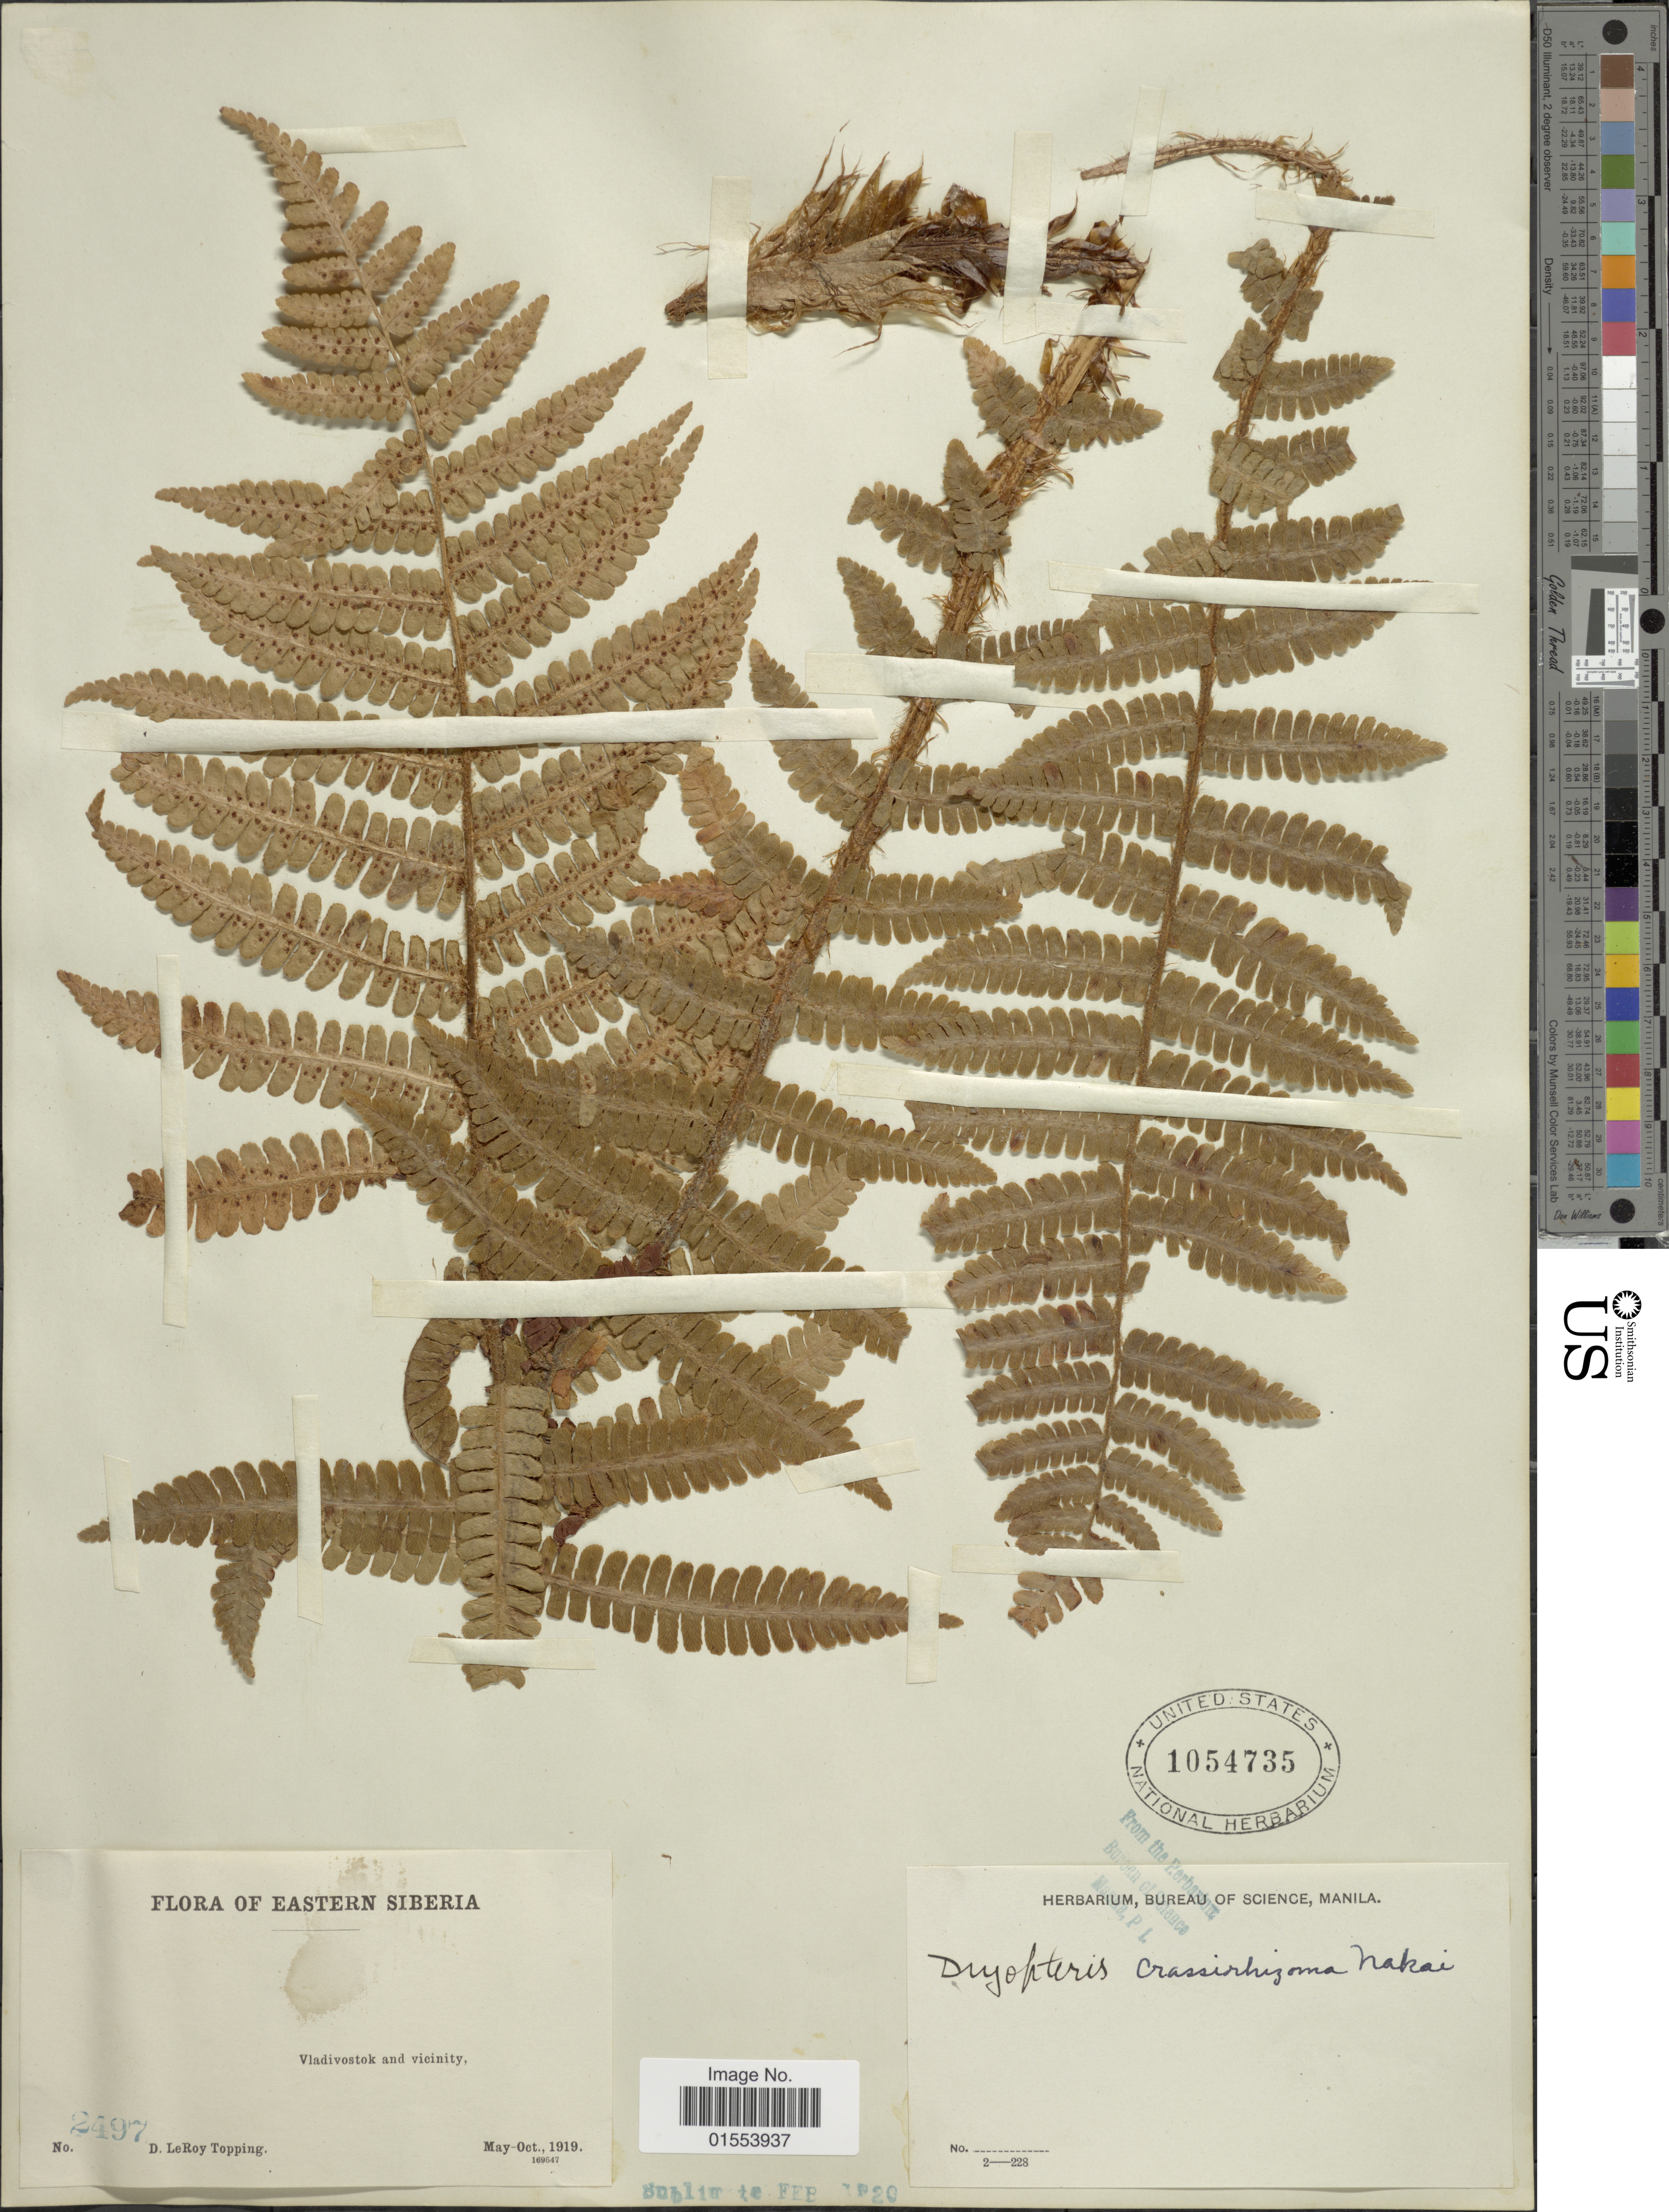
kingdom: Plantae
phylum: Tracheophyta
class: Polypodiopsida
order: Polypodiales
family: Dryopteridaceae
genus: Dryopteris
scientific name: Dryopteris crassirhizoma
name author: Nakai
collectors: D. L. Topping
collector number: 2497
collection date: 1919-05/1919-10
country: Russian Federation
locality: Eastern Siberia. Vladivostok and vicinity.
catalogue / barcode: US 1054735